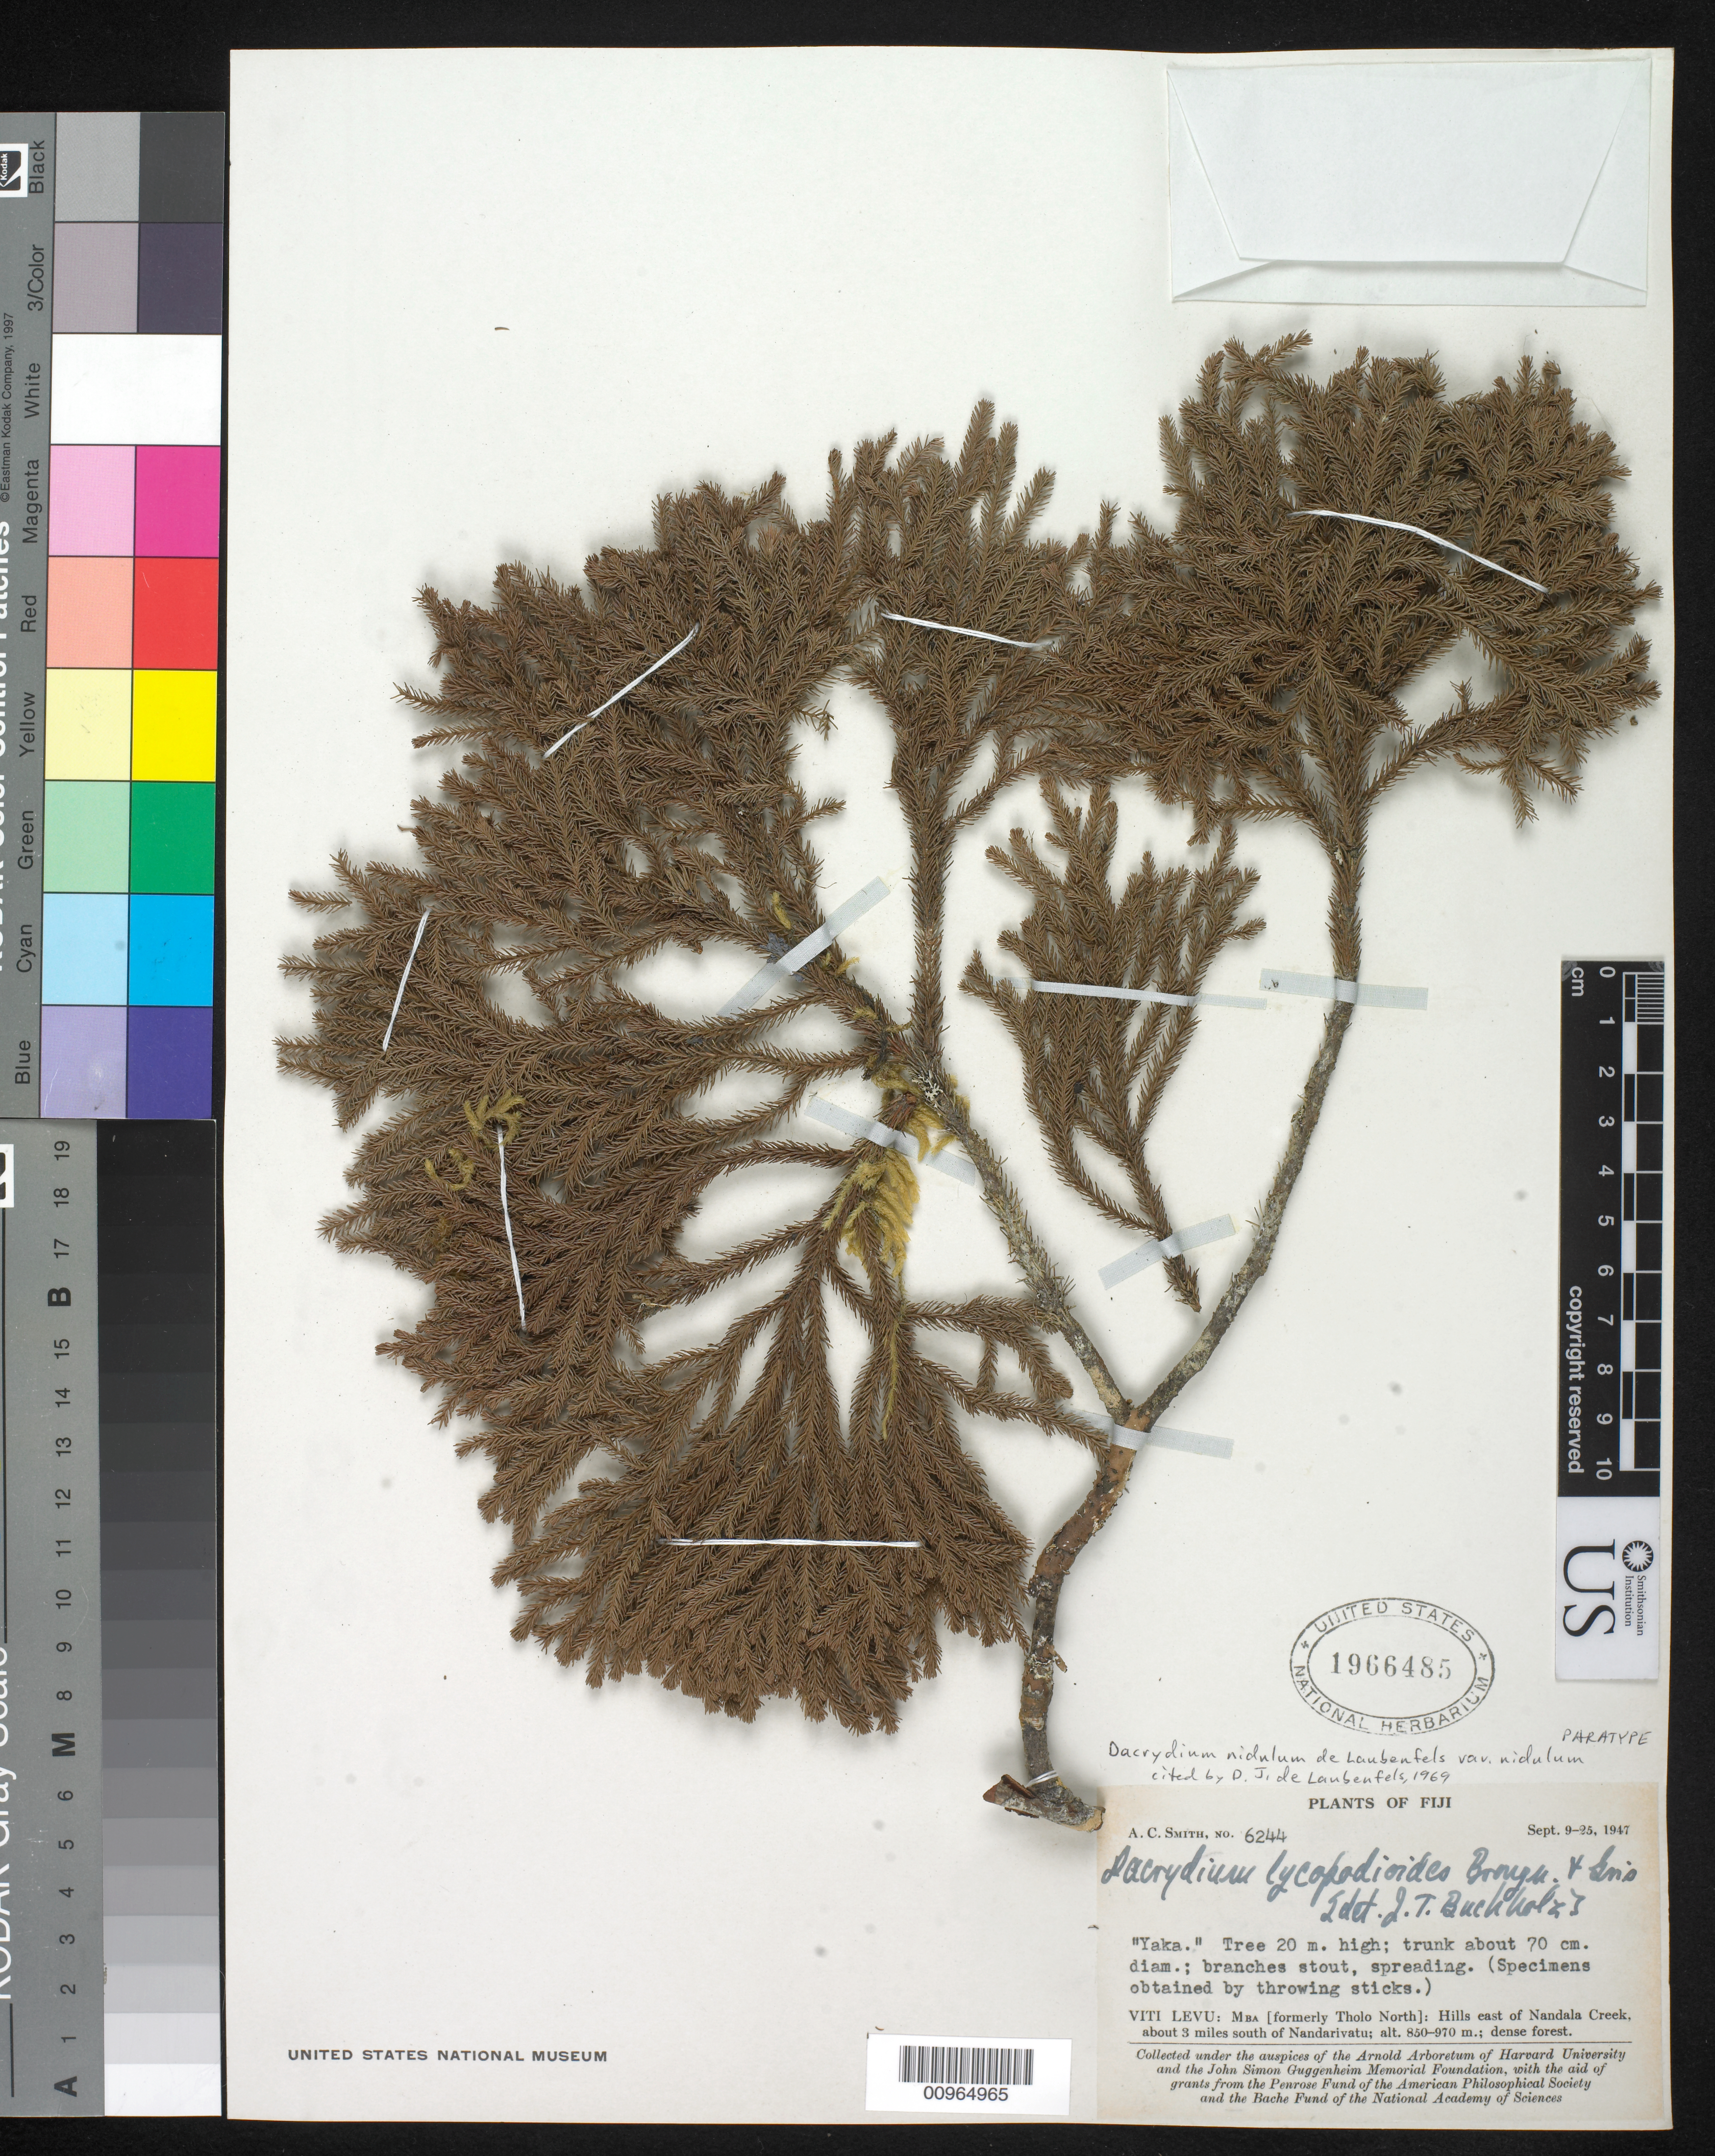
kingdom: Plantae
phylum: Tracheophyta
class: Pinopsida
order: Pinales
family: Podocarpaceae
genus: Dacrydium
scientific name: Dacrydium nidulum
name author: de Laub.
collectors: C. A. Smith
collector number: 6244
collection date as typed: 09 Sep 1947 to 25 Sep 1947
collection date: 1947-09-09/1947-09-25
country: Fiji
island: Viti Levu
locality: Mba (formerly Tholo North): Hills east of Nandala Creek, about 3 miles south of Nandarivatu; dense forest.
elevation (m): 850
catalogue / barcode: US 1966485